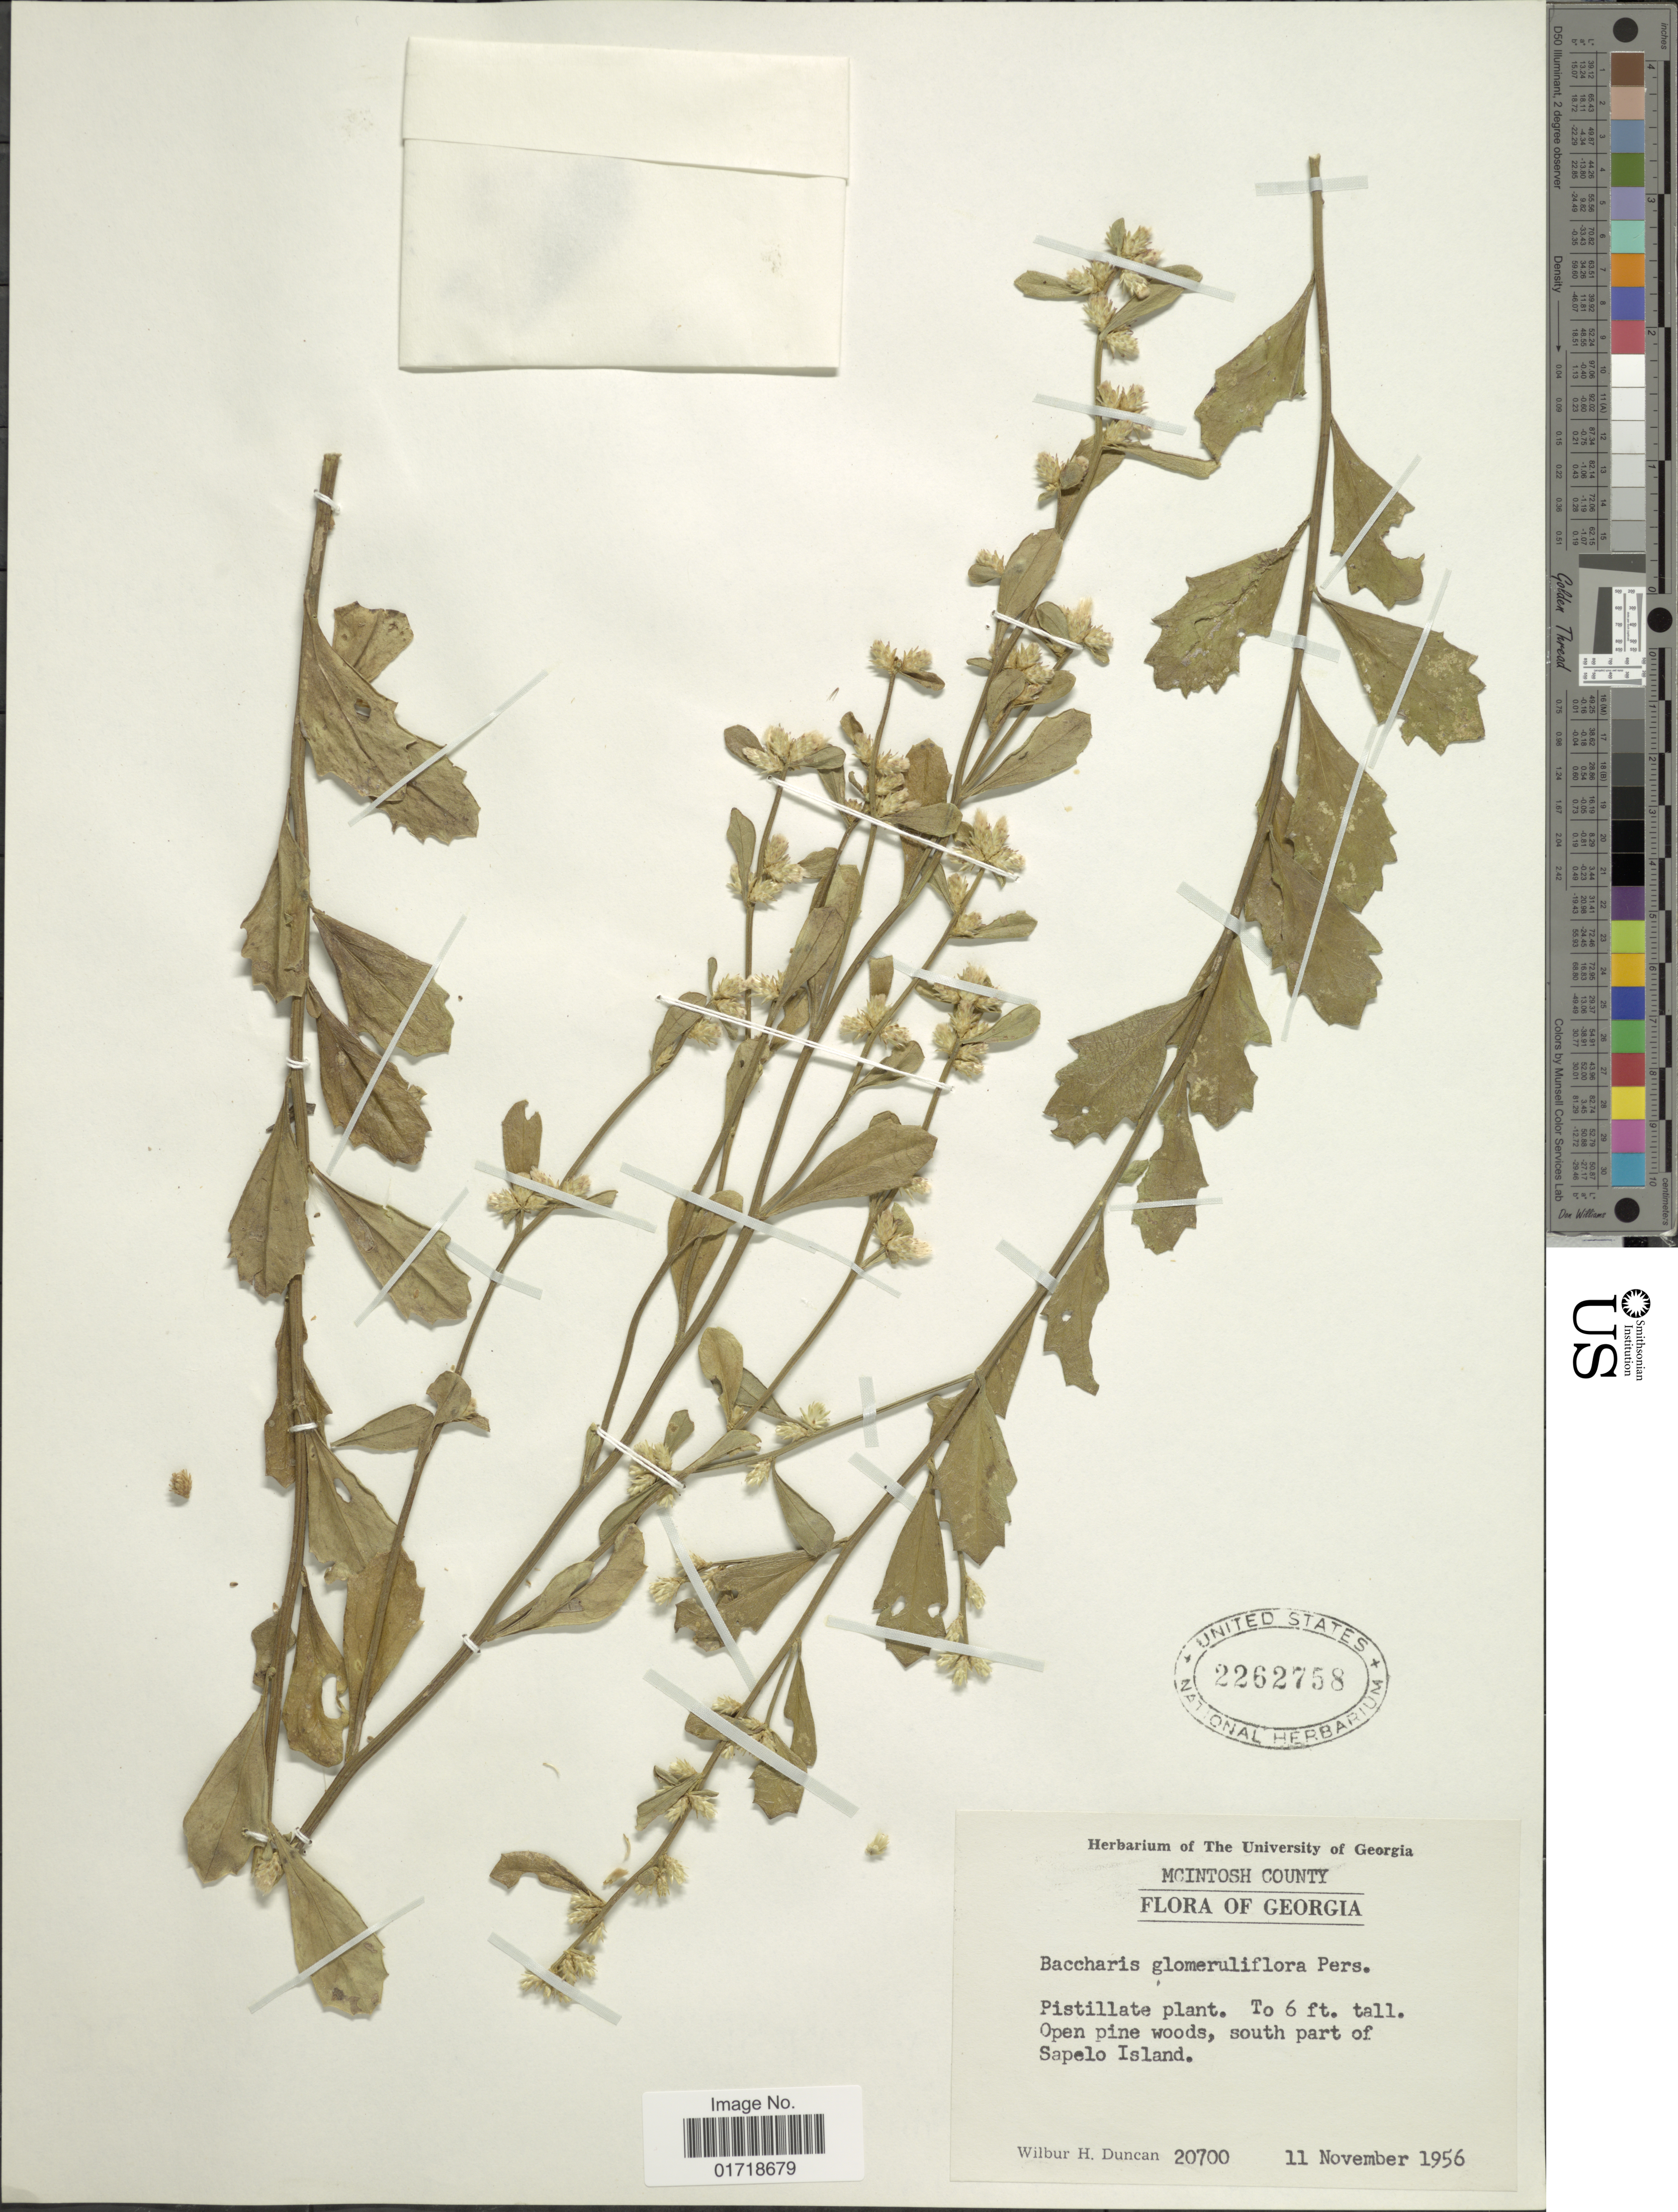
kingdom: Plantae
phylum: Tracheophyta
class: Magnoliopsida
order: Asterales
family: Asteraceae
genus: Baccharis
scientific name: Baccharis glomeruliflora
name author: Pers.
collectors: W. H. Duncan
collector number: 20700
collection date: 1956-11-11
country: United States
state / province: Georgia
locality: Mcintosh County, south part of Sapelo Island.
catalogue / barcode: US 2262758